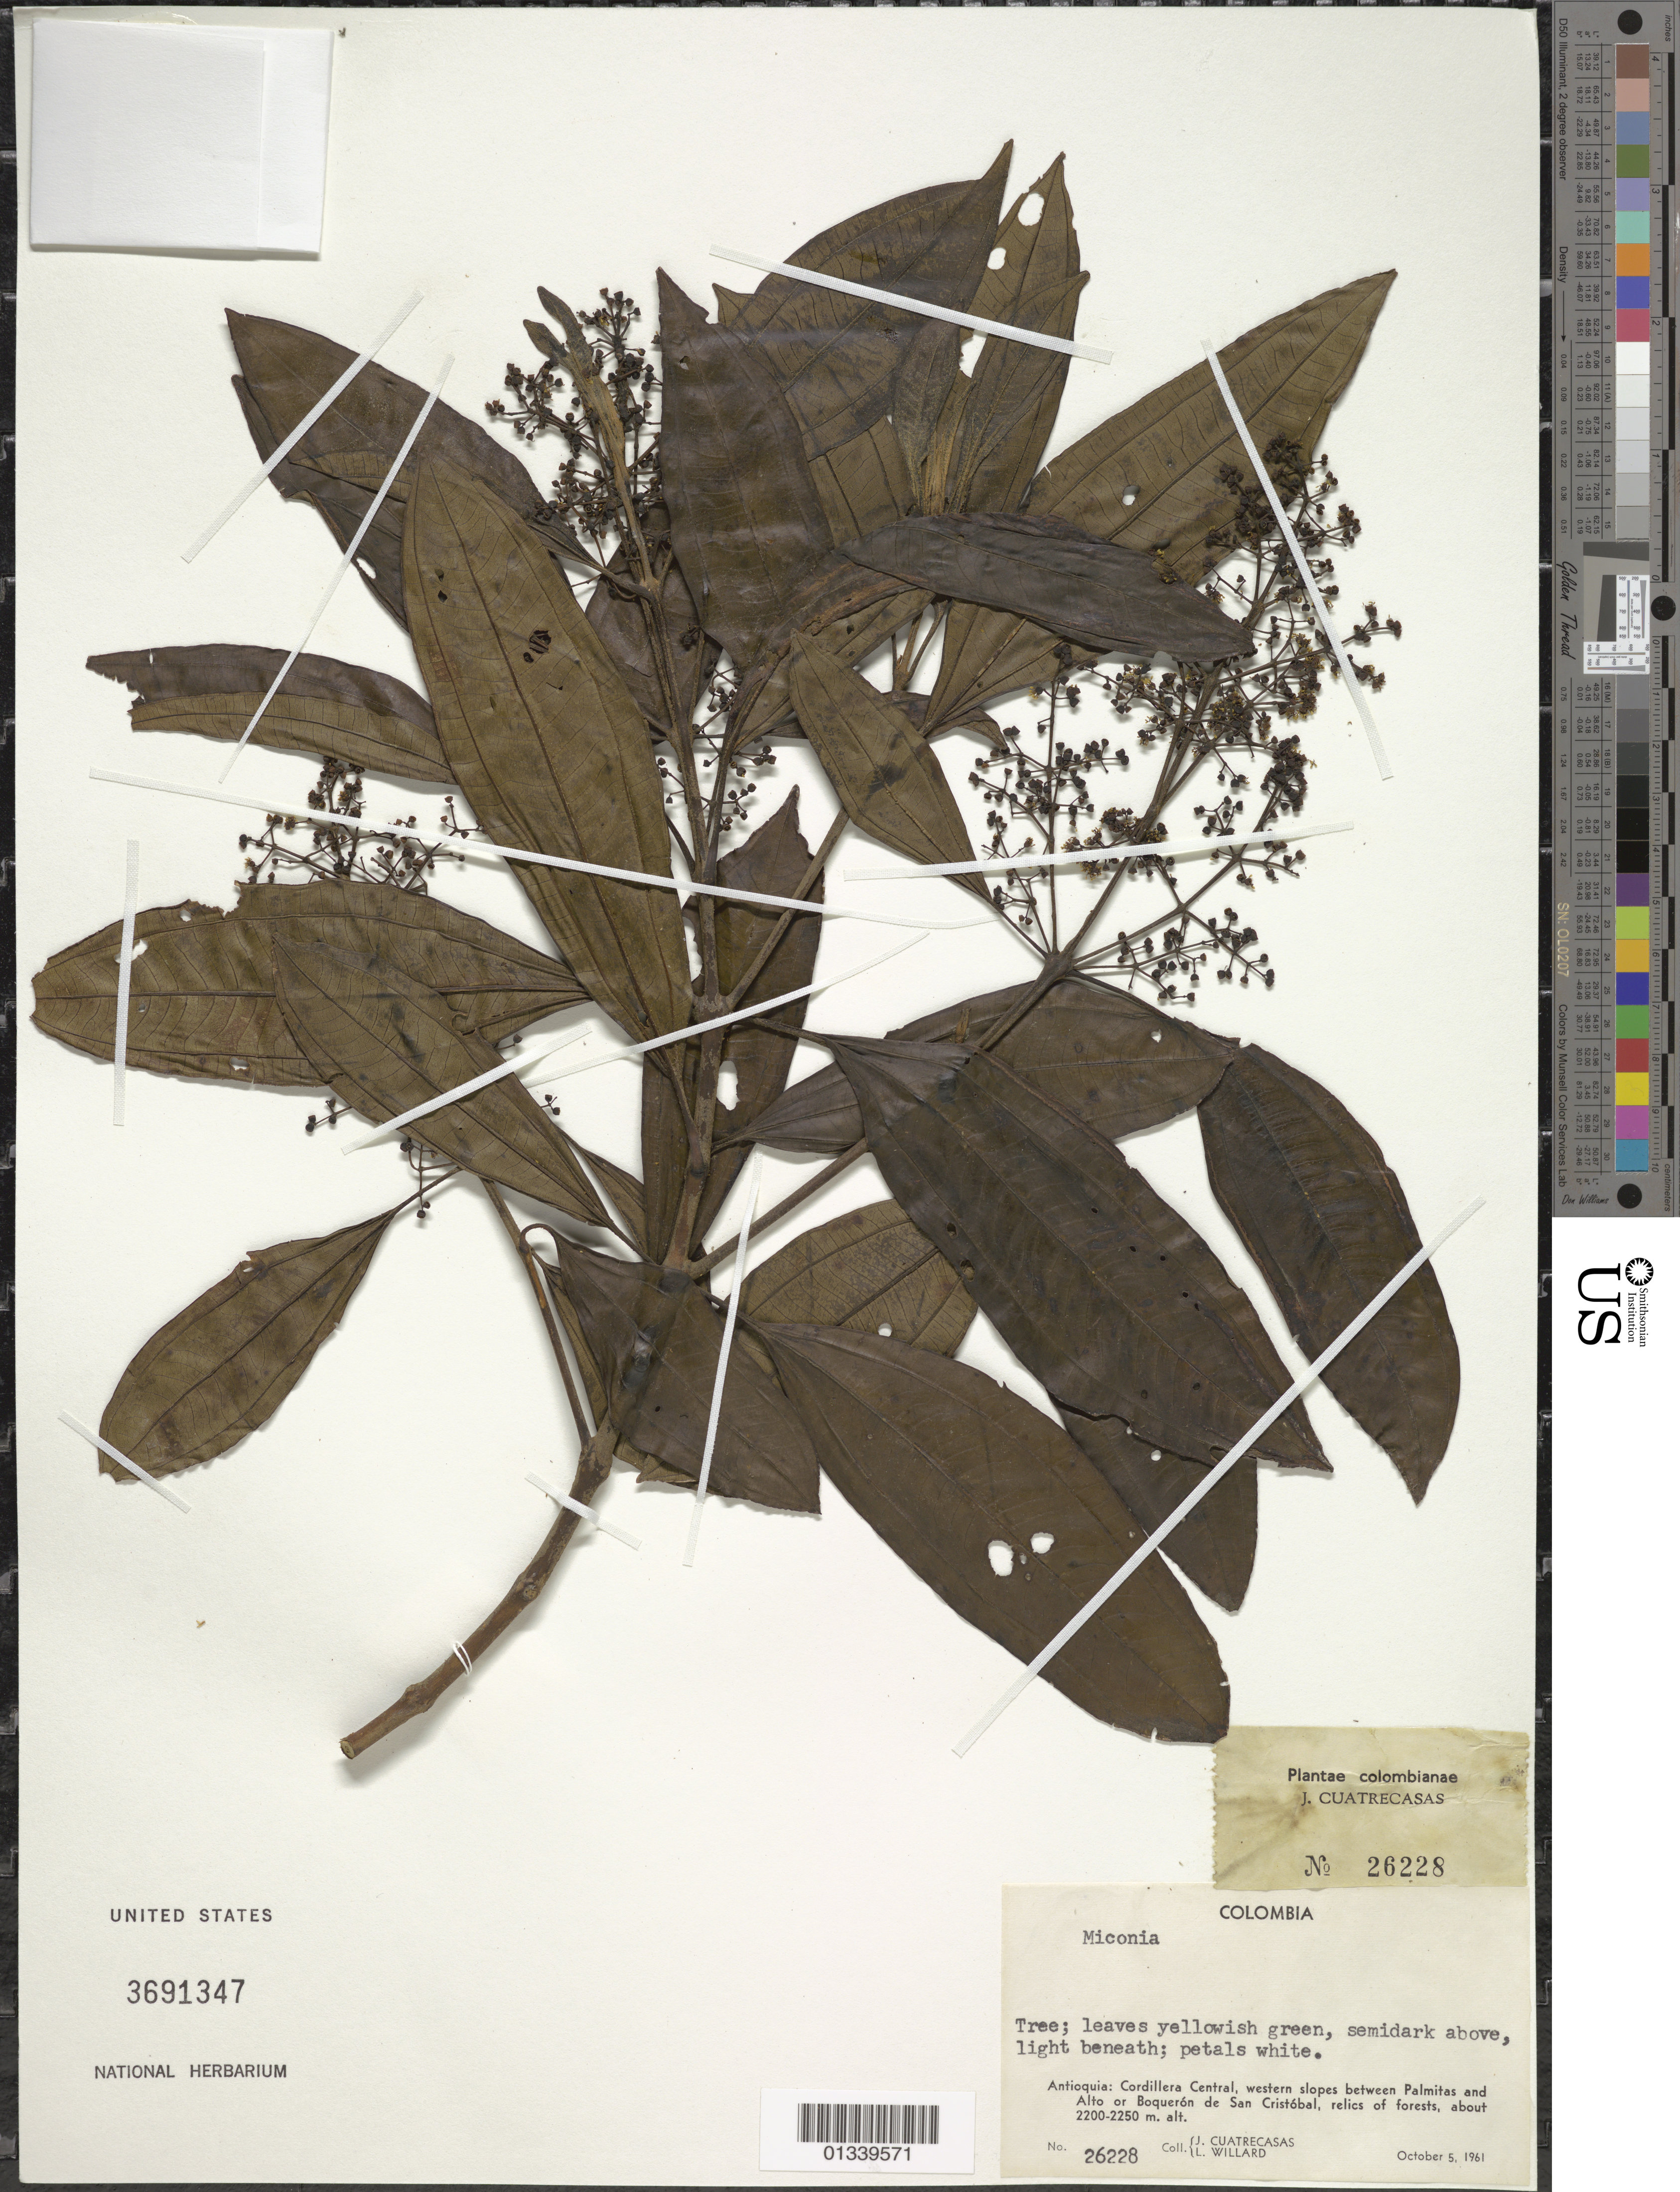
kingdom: Plantae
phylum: Tracheophyta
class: Magnoliopsida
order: Myrtales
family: Melastomataceae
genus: Miconia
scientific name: Miconia sp.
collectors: J. Cuatrecasas & L. Willard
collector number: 26228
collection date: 1961-10-05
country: Colombia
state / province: Antioquia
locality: Cordillera Central, western slopes between Palmitas and Alto or Boqueron de San Cristobal.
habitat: Relics of forests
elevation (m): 2200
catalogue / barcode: US 3691347